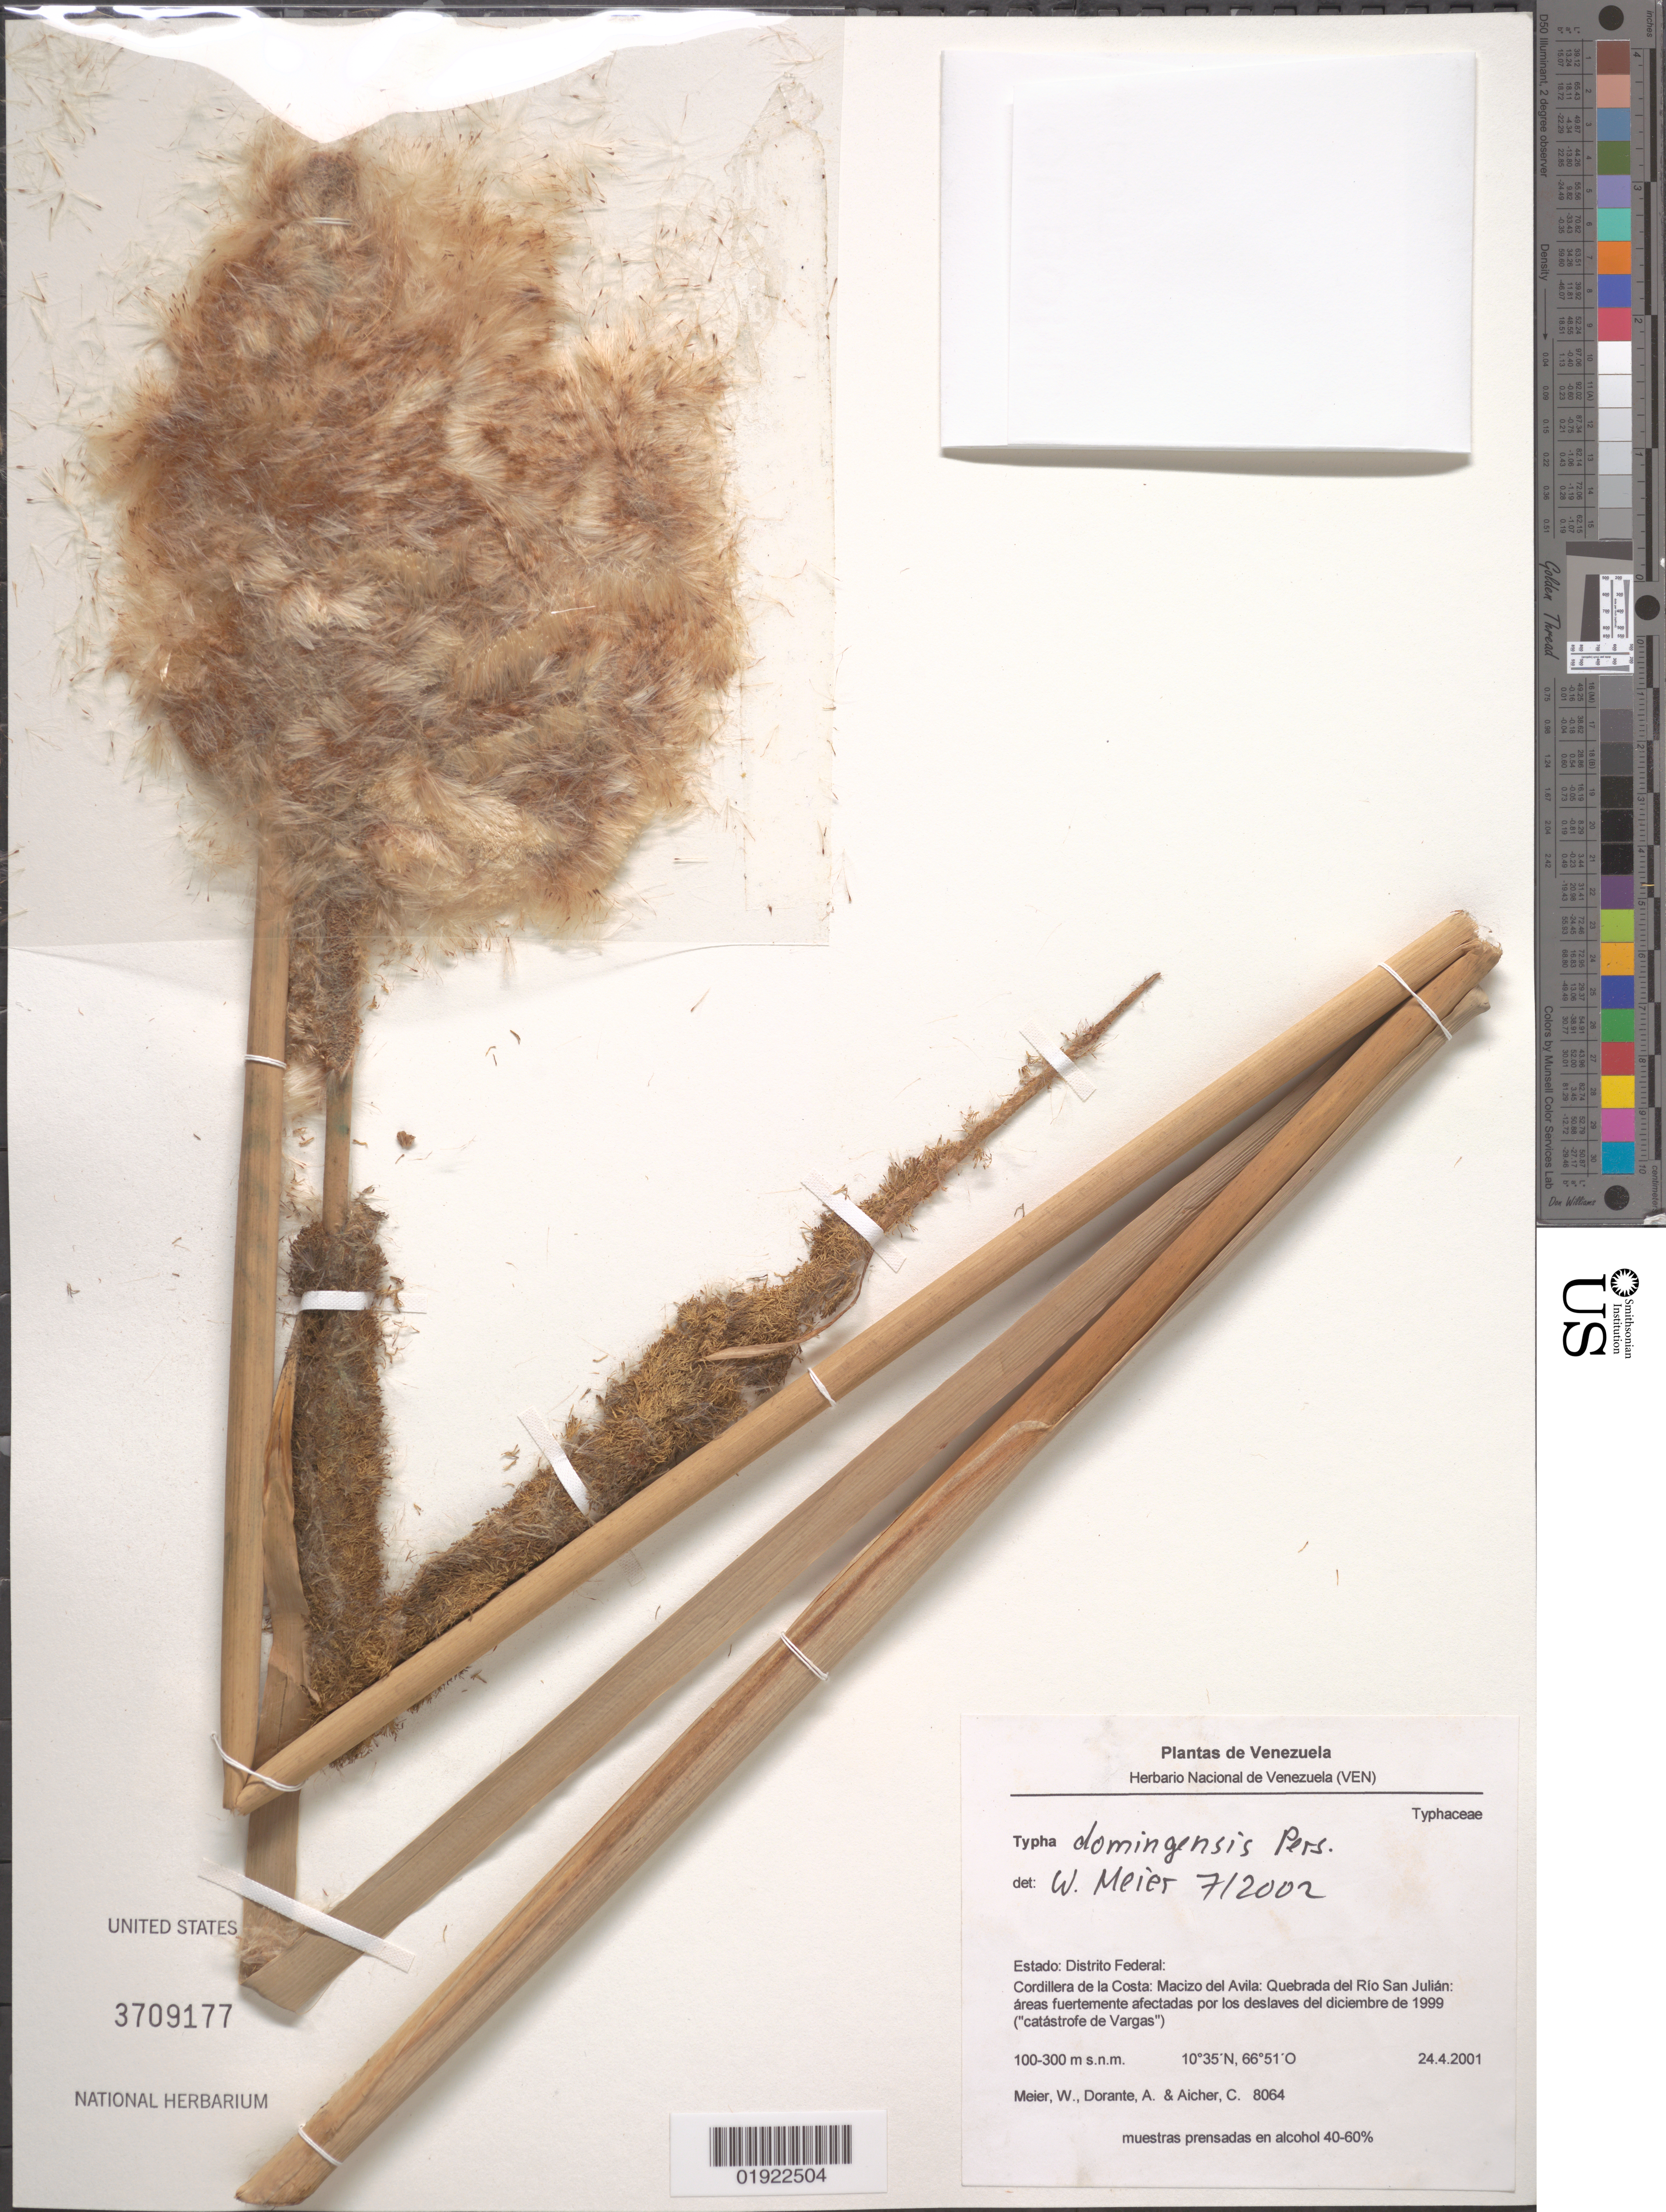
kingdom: Plantae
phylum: Tracheophyta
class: Liliopsida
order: Poales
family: Typhaceae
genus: Typha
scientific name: Typha domingensis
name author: Pers.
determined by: Meier, Winfried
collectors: W. Meier, A. Dorante & C. Aicher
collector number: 8064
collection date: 2001-04-24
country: Venezuela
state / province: Distrito Federal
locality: Cordillero de la Costa: Macizo del Avila: Quebrada del Rio San Julian: areas fuertemente afectadas por las deslaves del diciembre de 1999 ("catastrofe de Vargas").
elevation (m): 100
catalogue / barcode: US 3709177